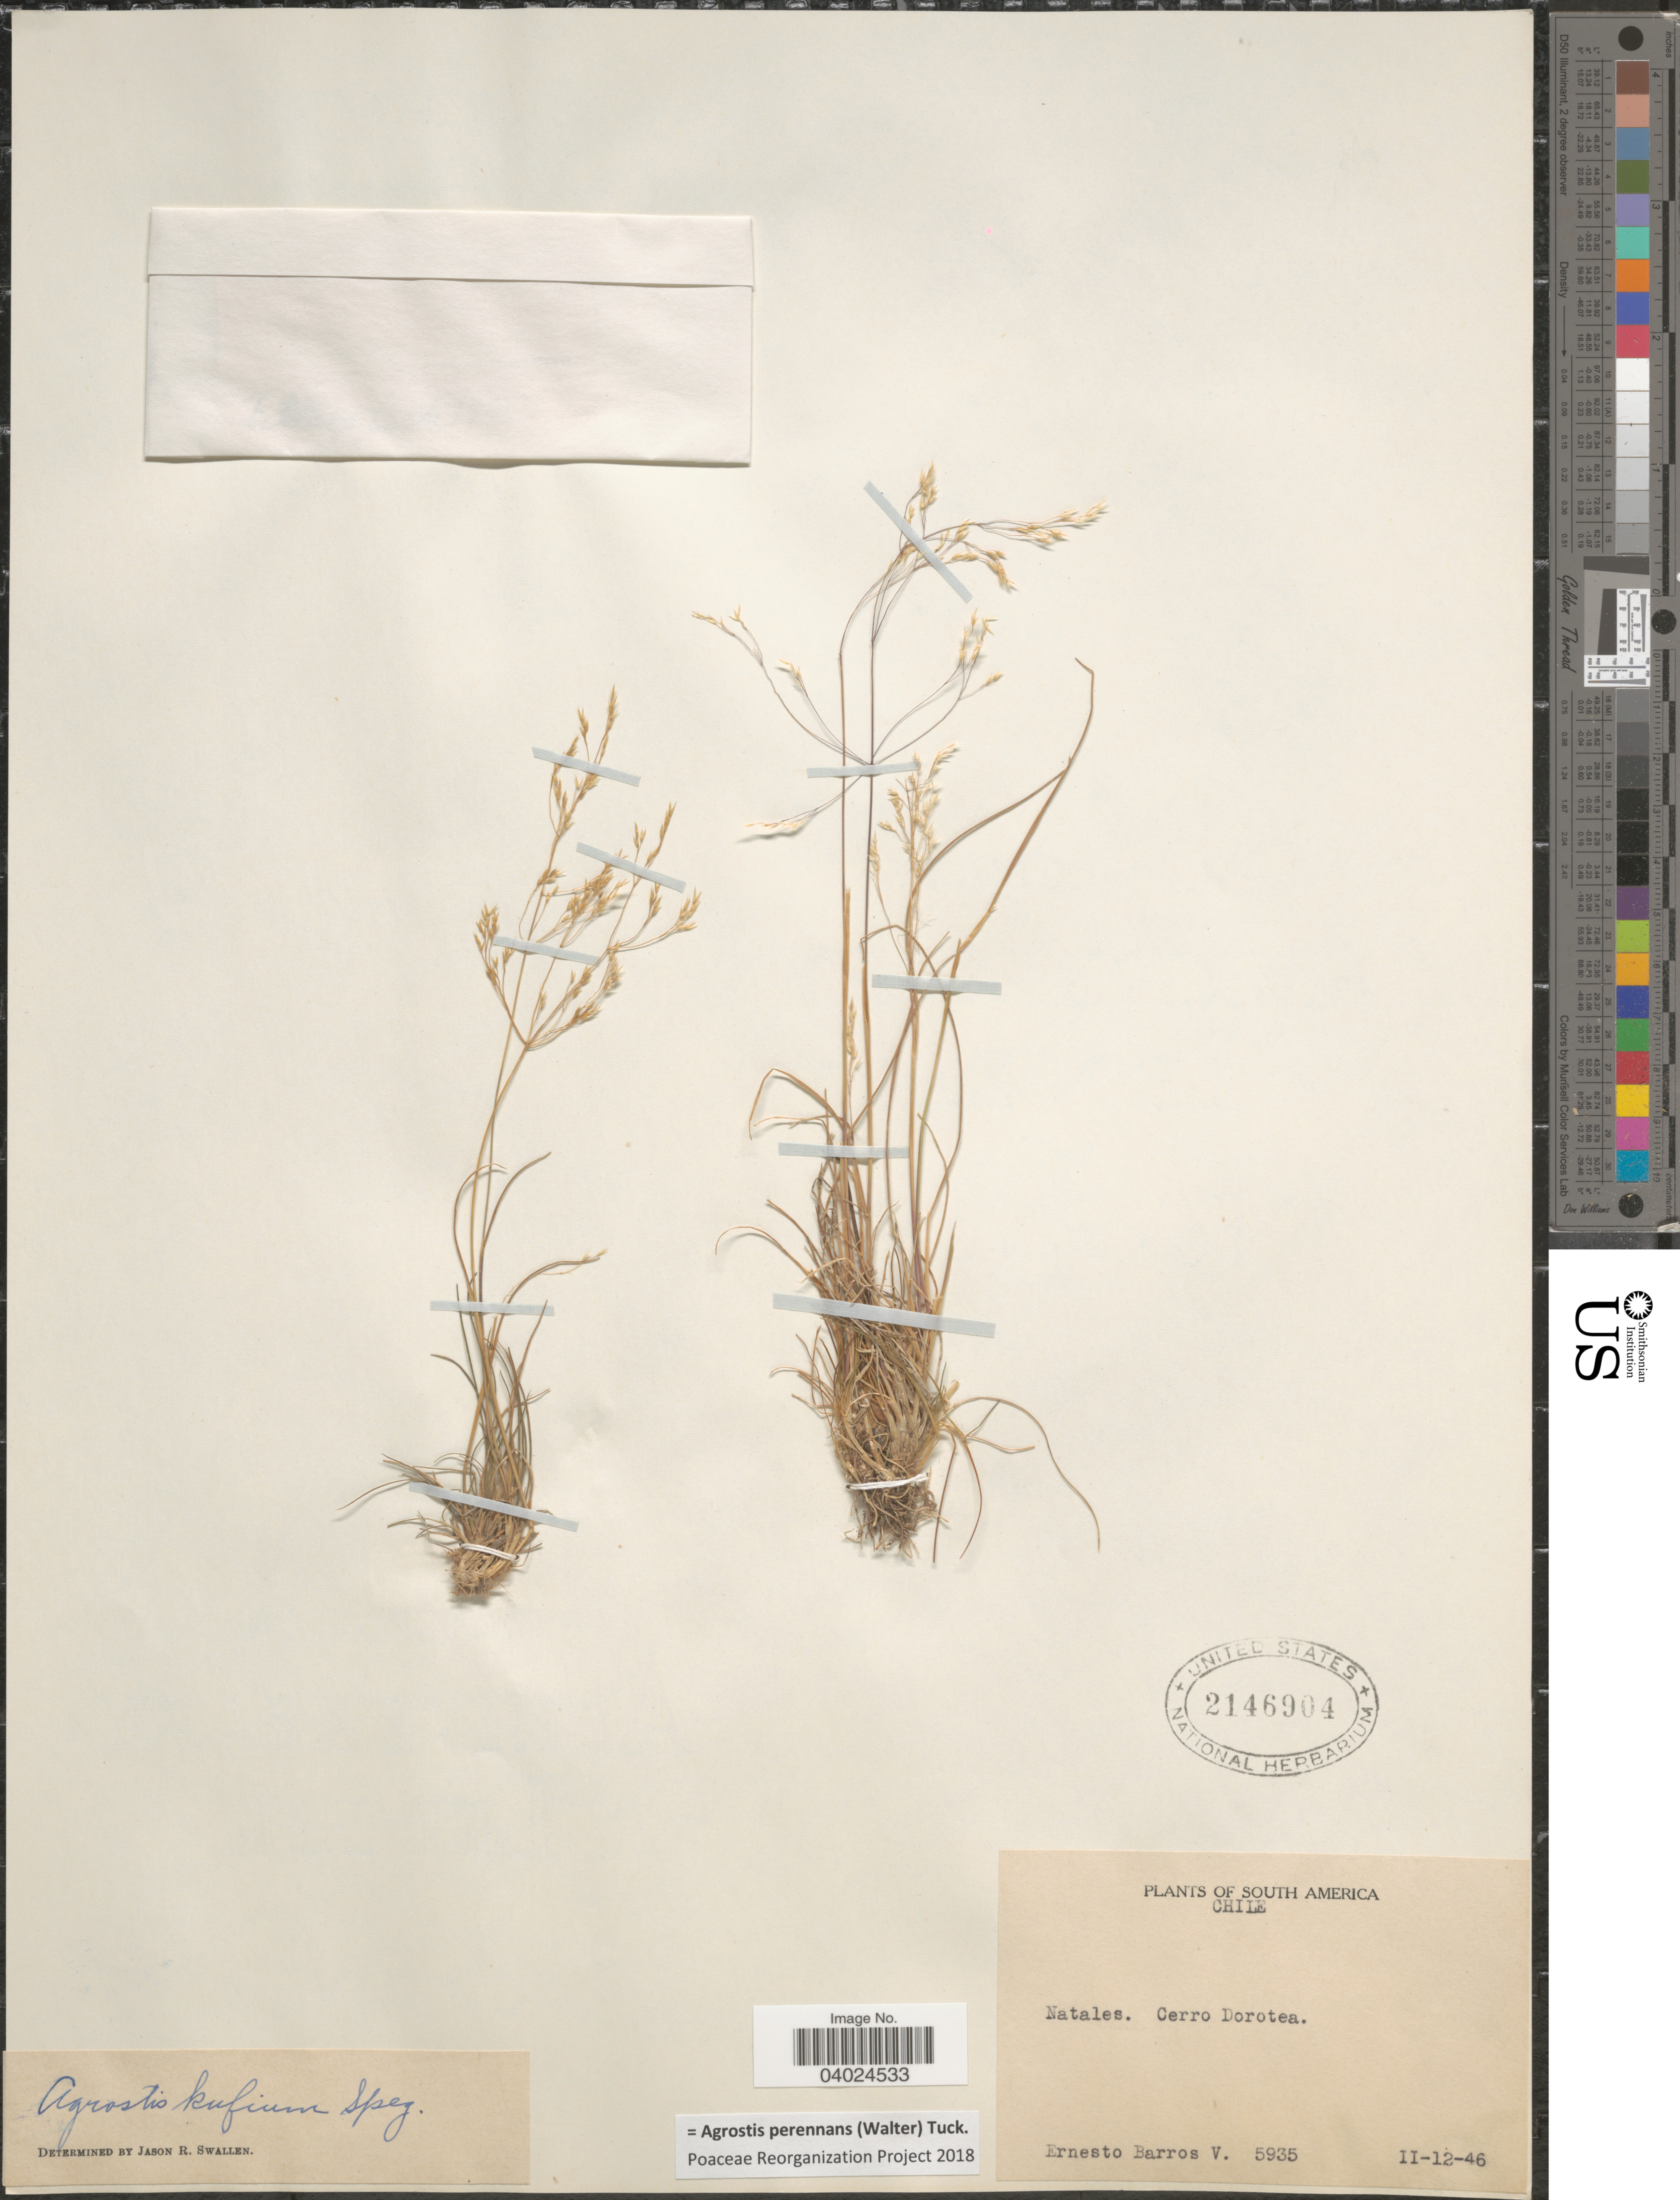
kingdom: Plantae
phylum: Tracheophyta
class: Liliopsida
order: Poales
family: Poaceae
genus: Agrostis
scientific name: Agrostis perennans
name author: (Walter) Tuck.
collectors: E. Barros V.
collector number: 5935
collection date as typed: Transcribed d/m/y: 12/2/46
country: Chile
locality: Natales. Cerro Dorotea.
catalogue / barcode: US 2146904